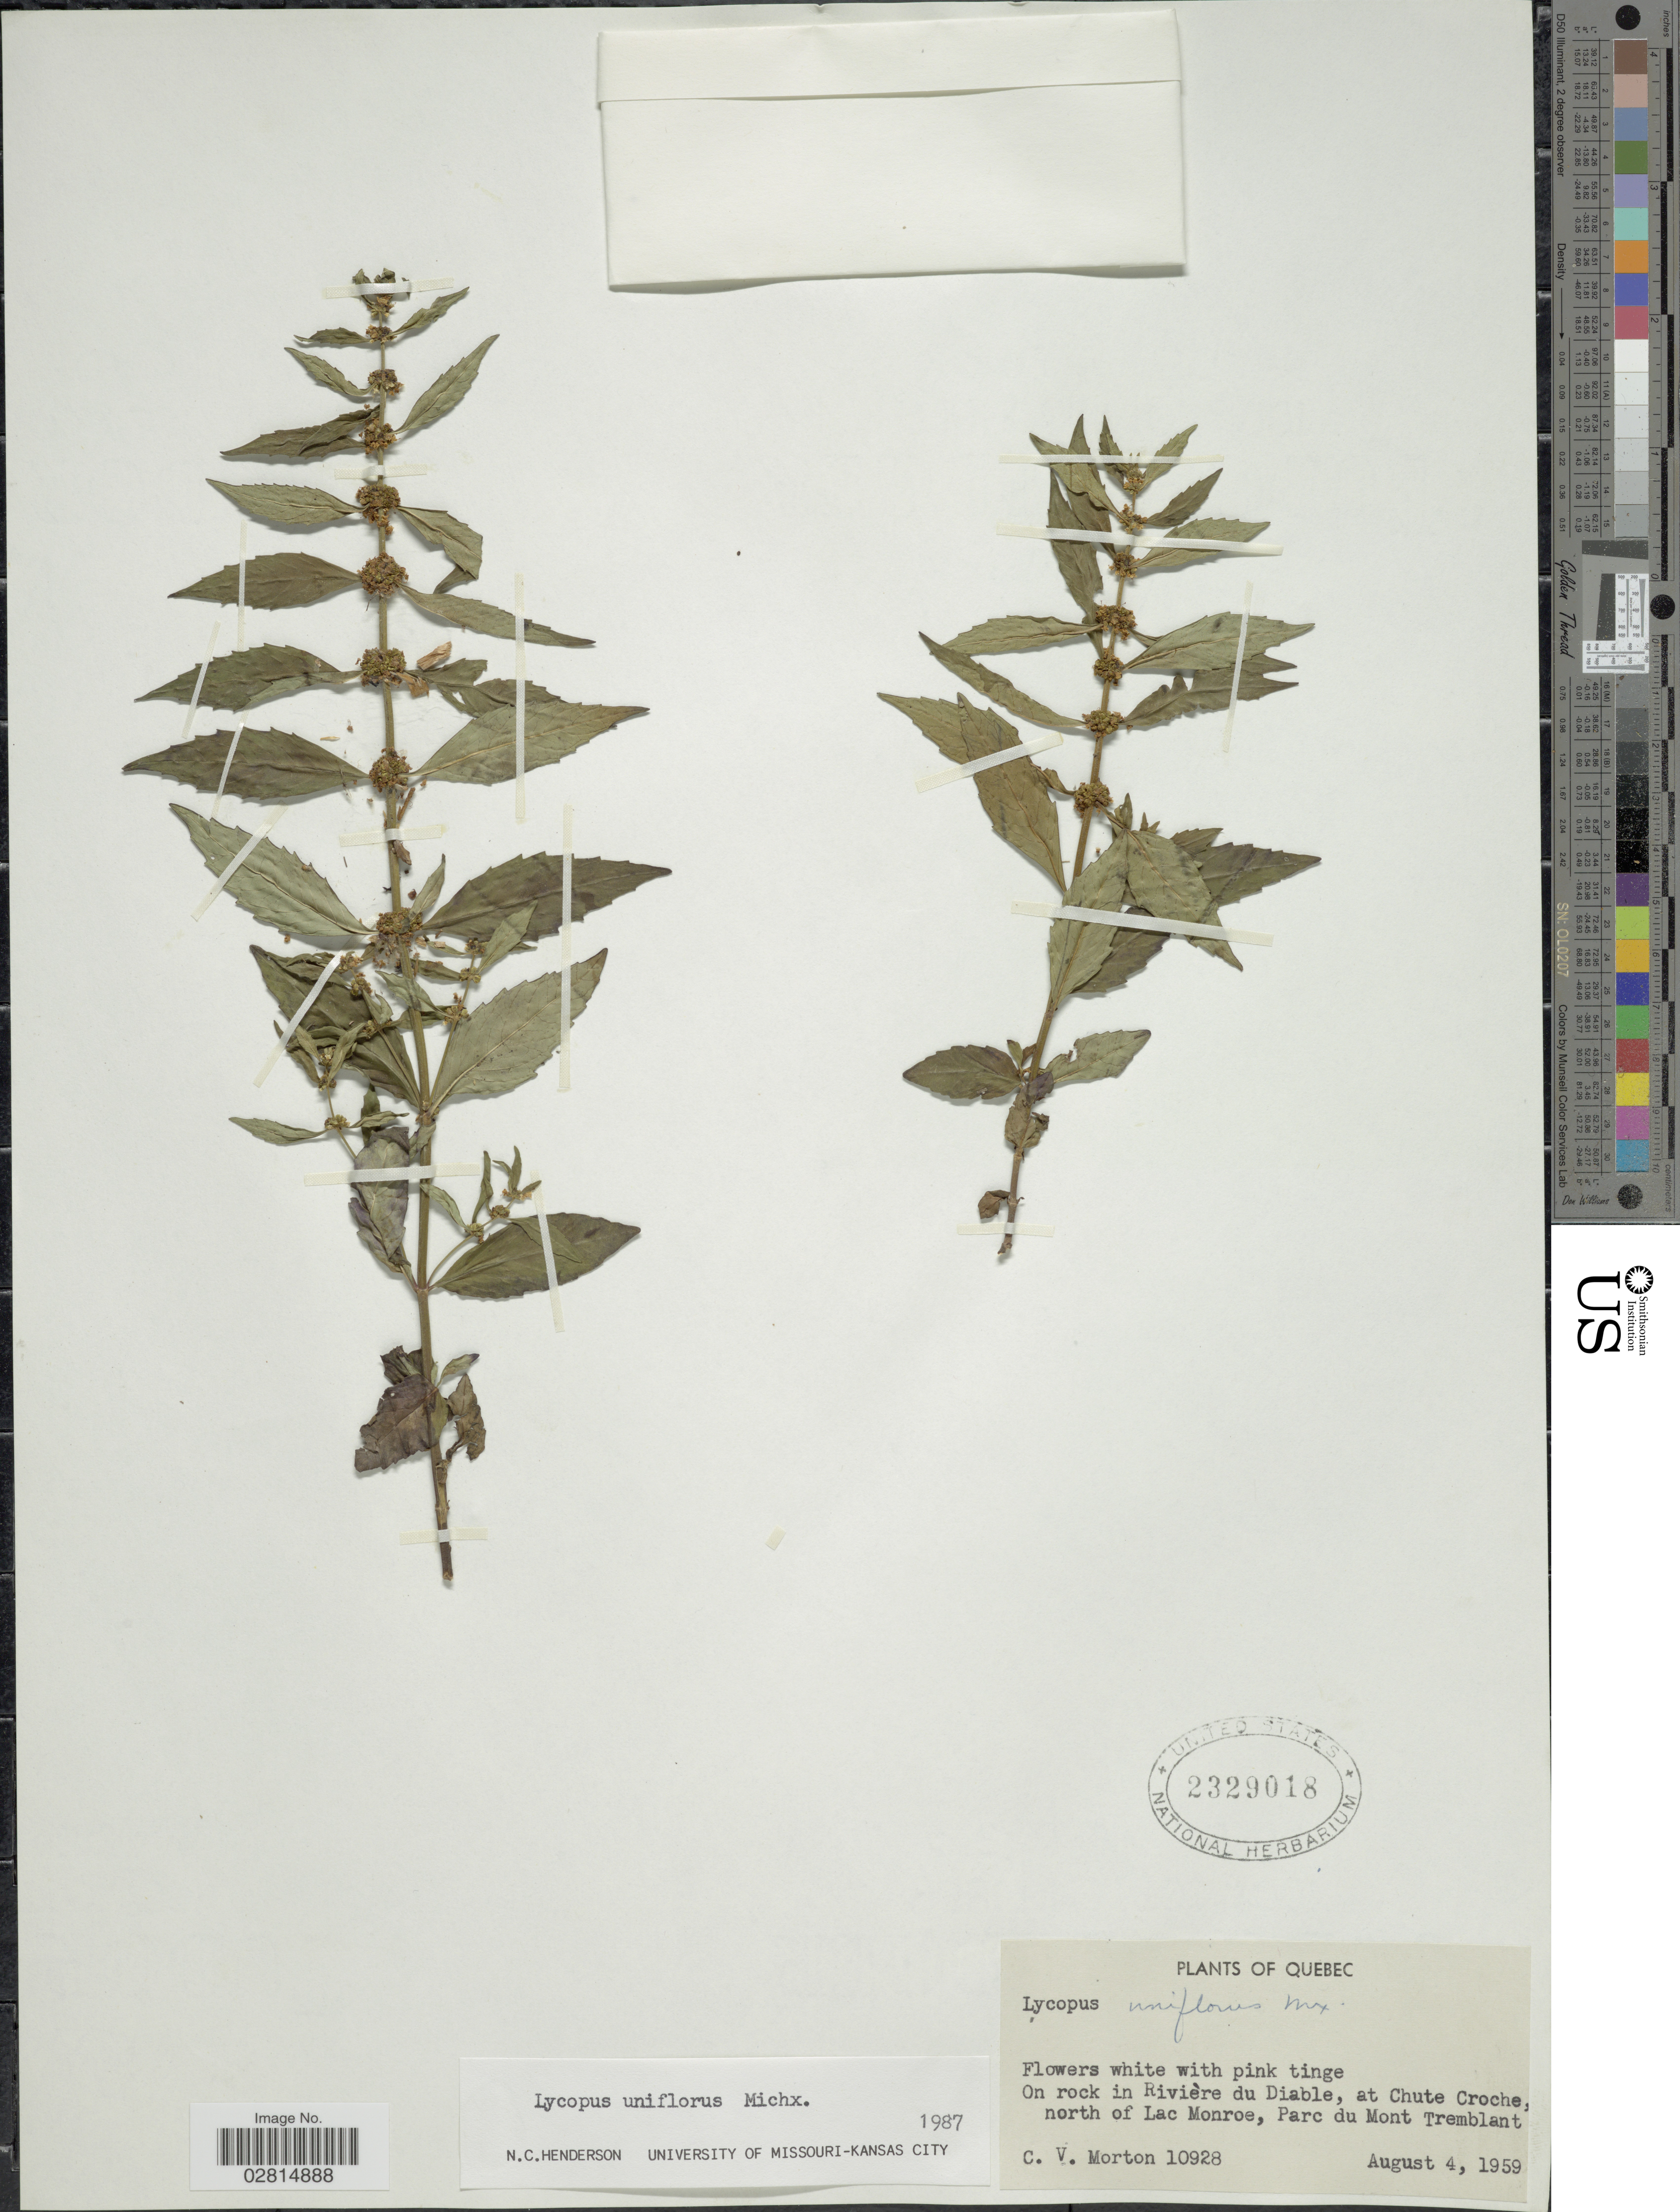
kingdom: Plantae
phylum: Tracheophyta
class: Magnoliopsida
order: Lamiales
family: Lamiaceae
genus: Lycopus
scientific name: Lycopus uniflorus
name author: Michx.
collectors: C. V. Morton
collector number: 10928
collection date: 1959-08-04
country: Canada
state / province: Quebec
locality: On rock in Rivière du Diable, at Chute Croche, north of Lac Monroe, Parc du Mont Tremblant.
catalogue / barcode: US 2329018